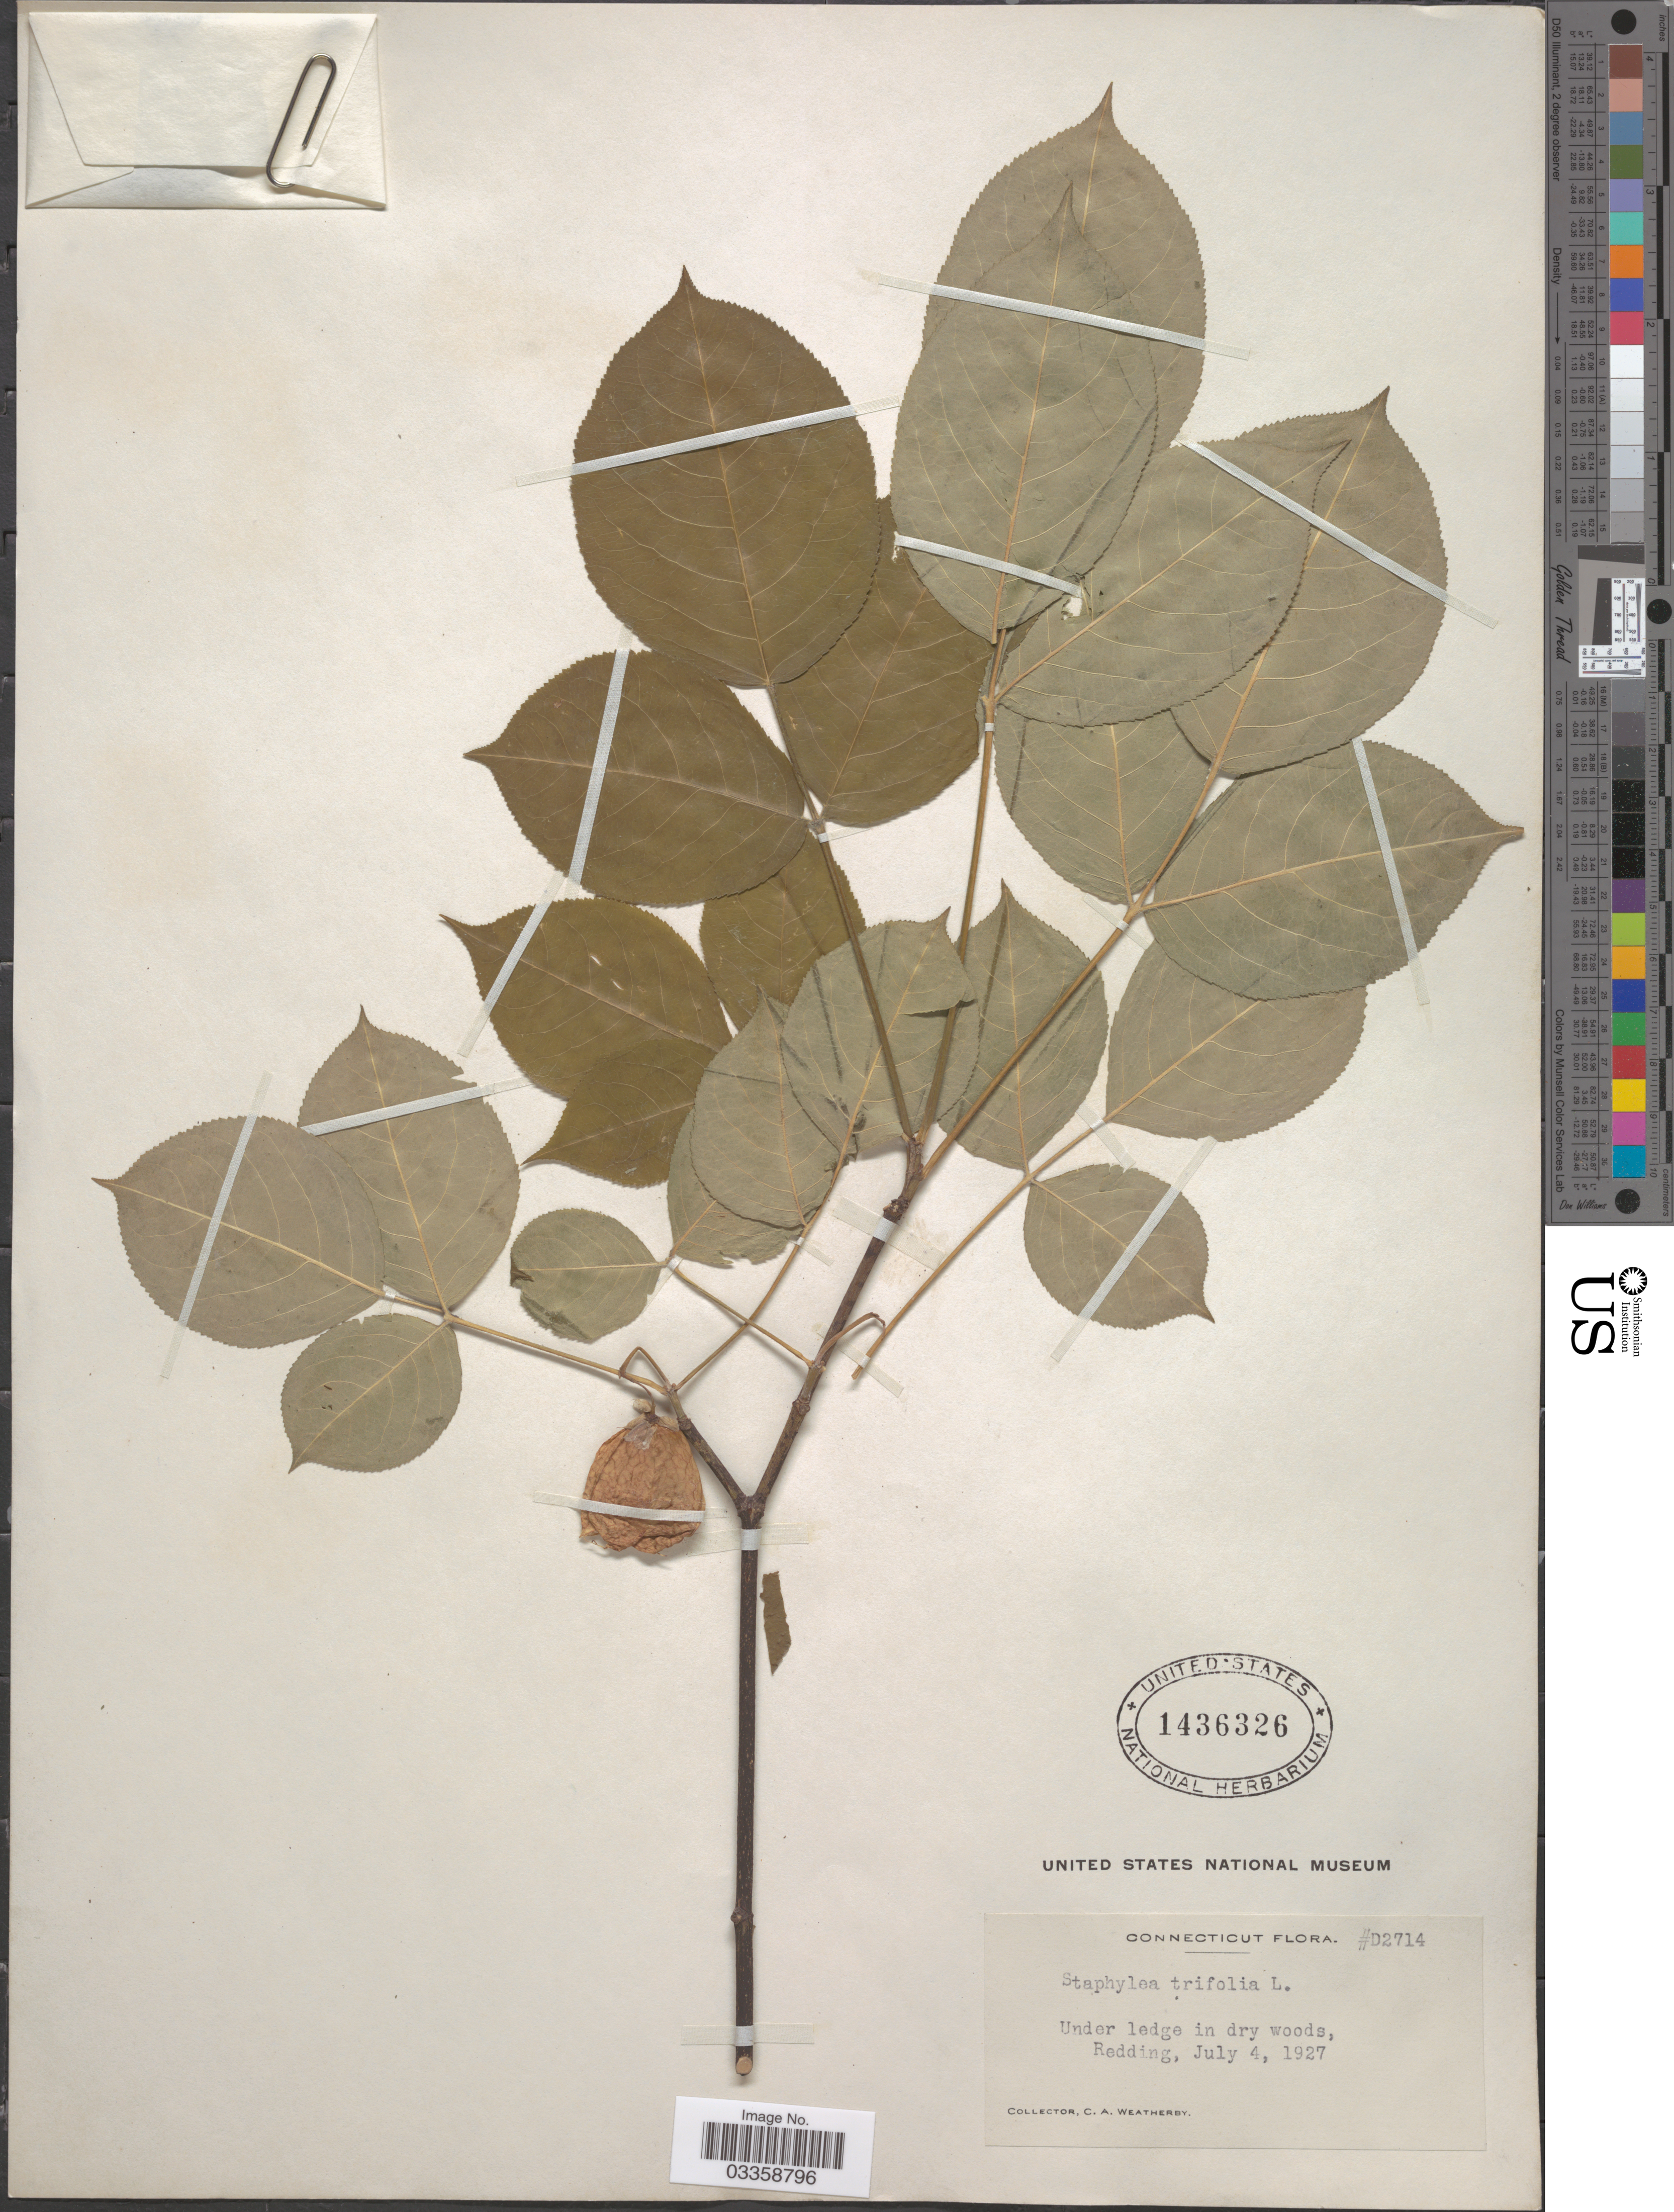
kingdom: Plantae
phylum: Tracheophyta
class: Magnoliopsida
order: Crossosomatales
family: Staphyleaceae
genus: Staphylea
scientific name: Staphylea trifolia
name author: L.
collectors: C. A. Weatherby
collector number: D2714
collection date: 1927-07-04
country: United States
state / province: Connecticut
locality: Redding.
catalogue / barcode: US 1436326